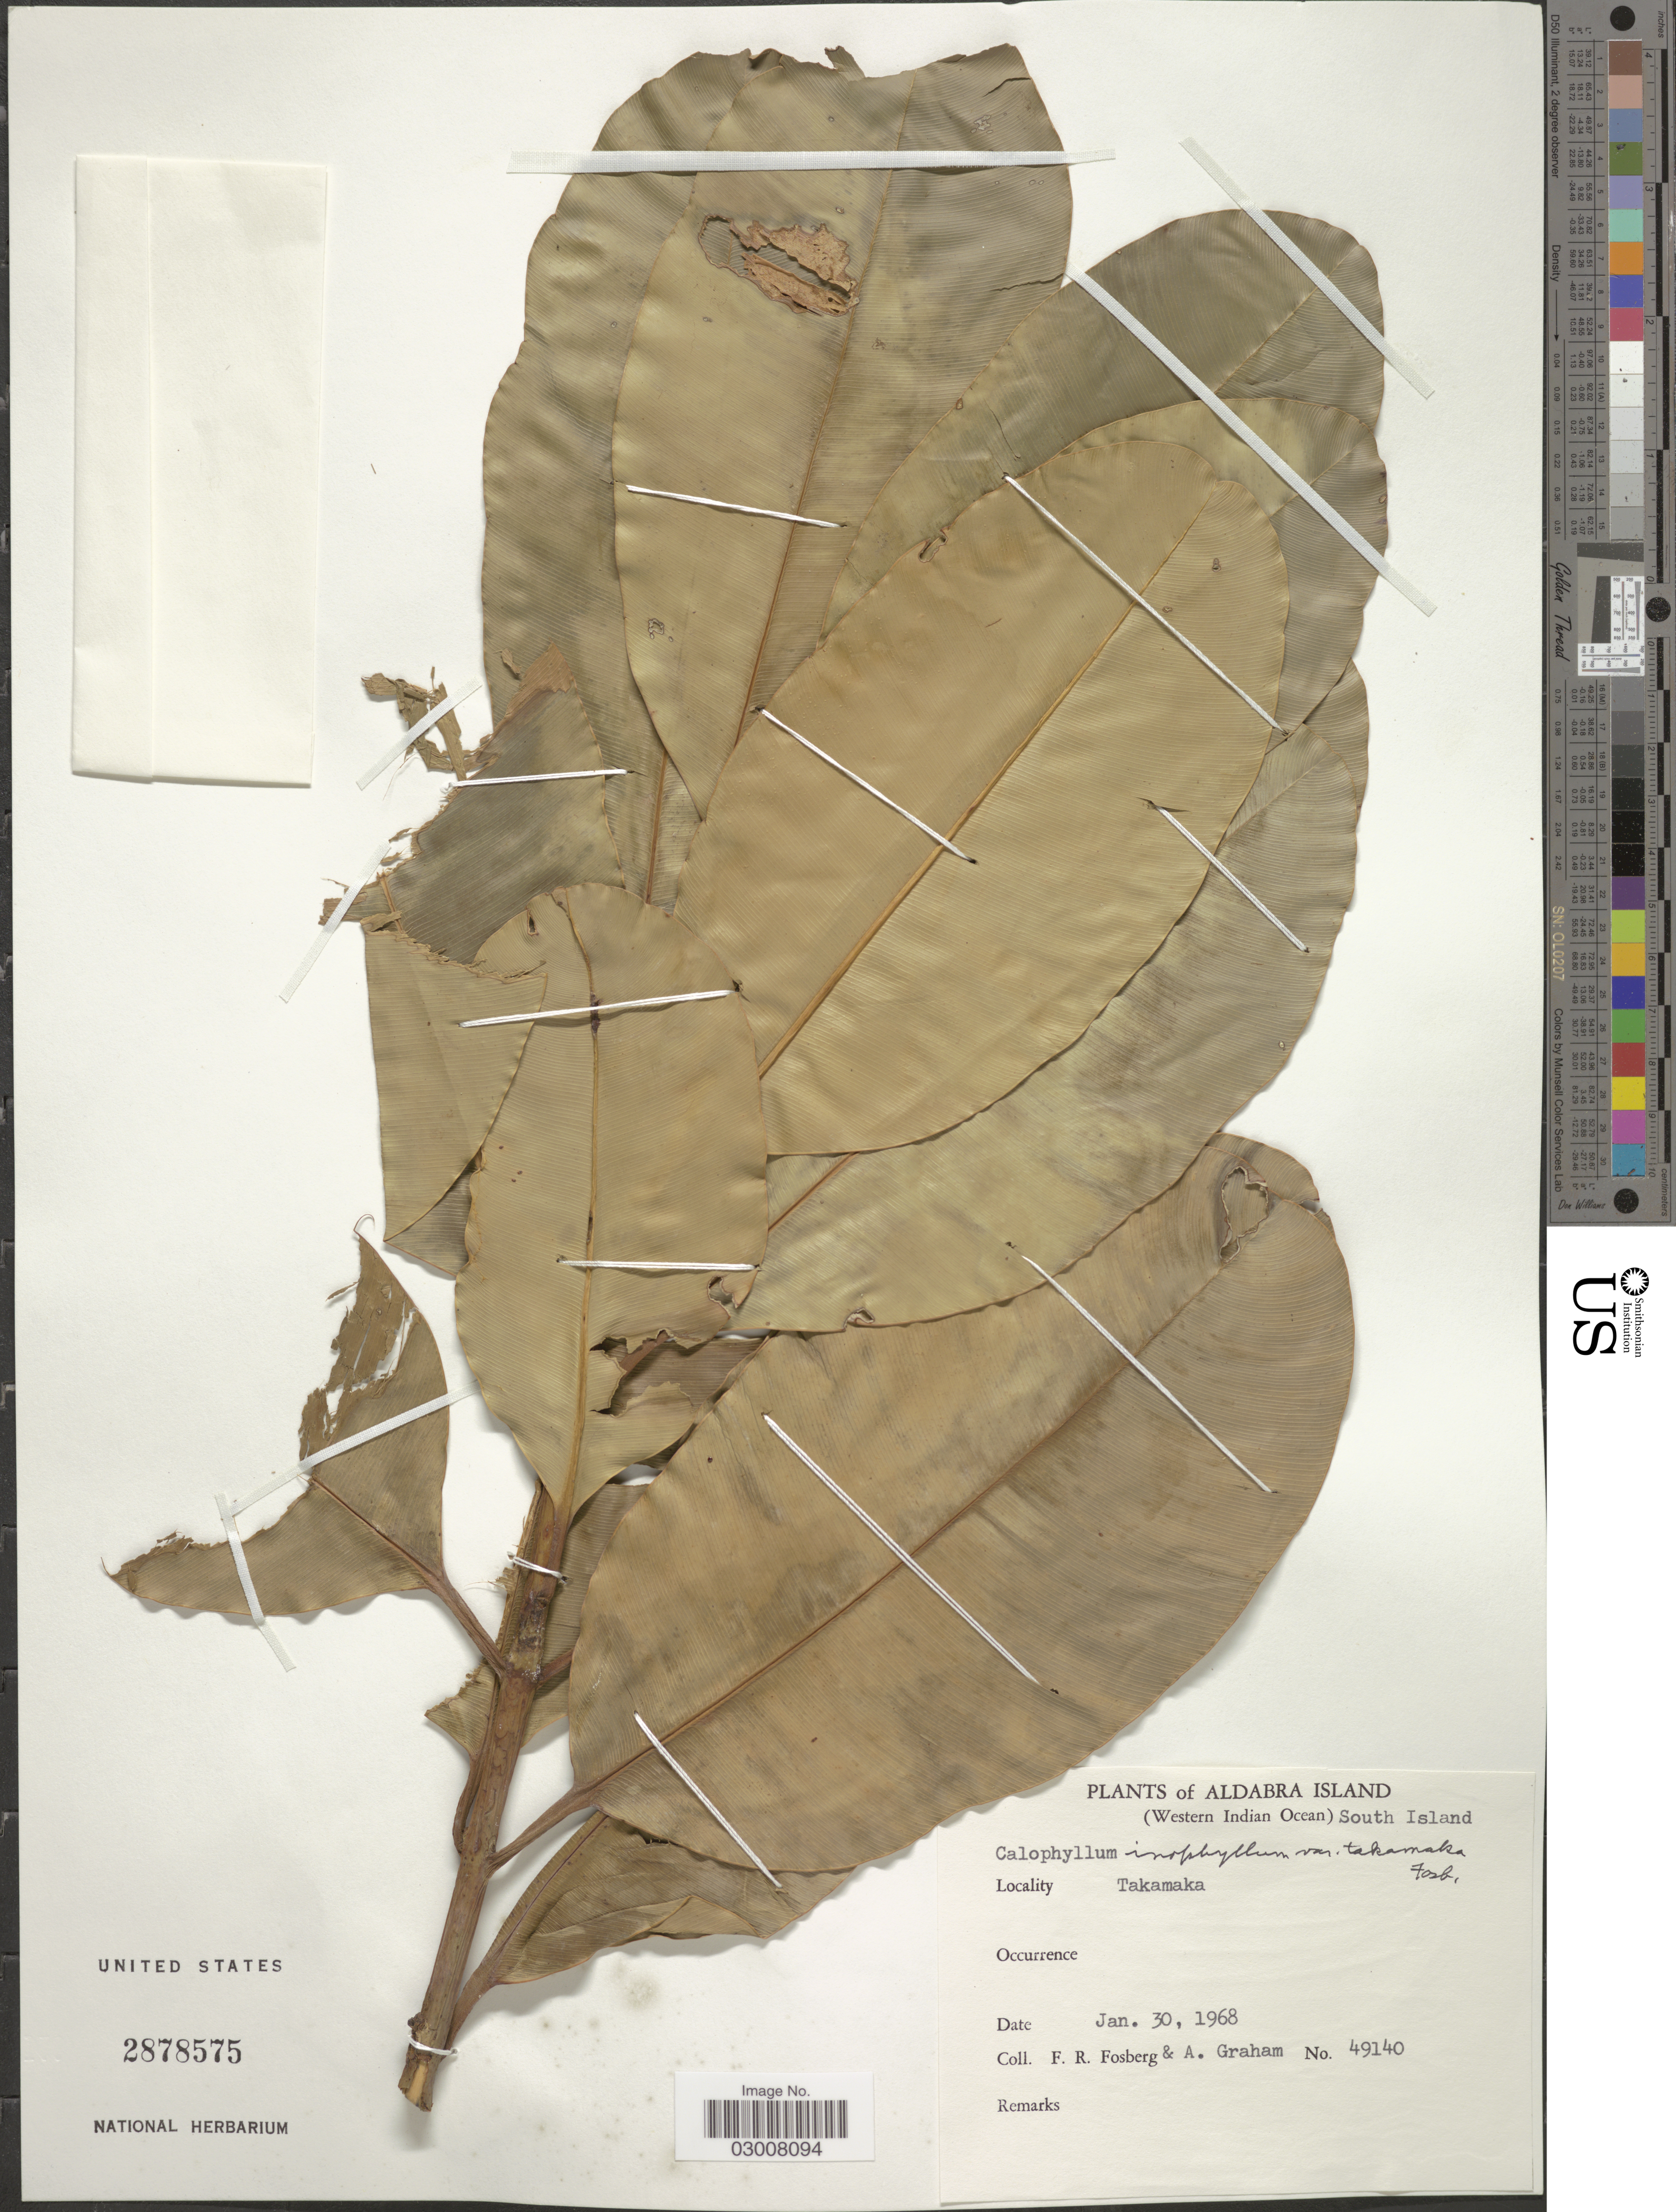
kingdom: Plantae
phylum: Tracheophyta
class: Magnoliopsida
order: Malpighiales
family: Calophyllaceae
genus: Calophyllum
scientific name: Calophyllum inophyllum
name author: L.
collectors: F. R. Fosberg & A. Graham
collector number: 49140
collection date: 1968-01-30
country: Seychelles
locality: Aldabra Island (Western Indian Ocean) South Island, Takamaka.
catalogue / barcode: US 2878575